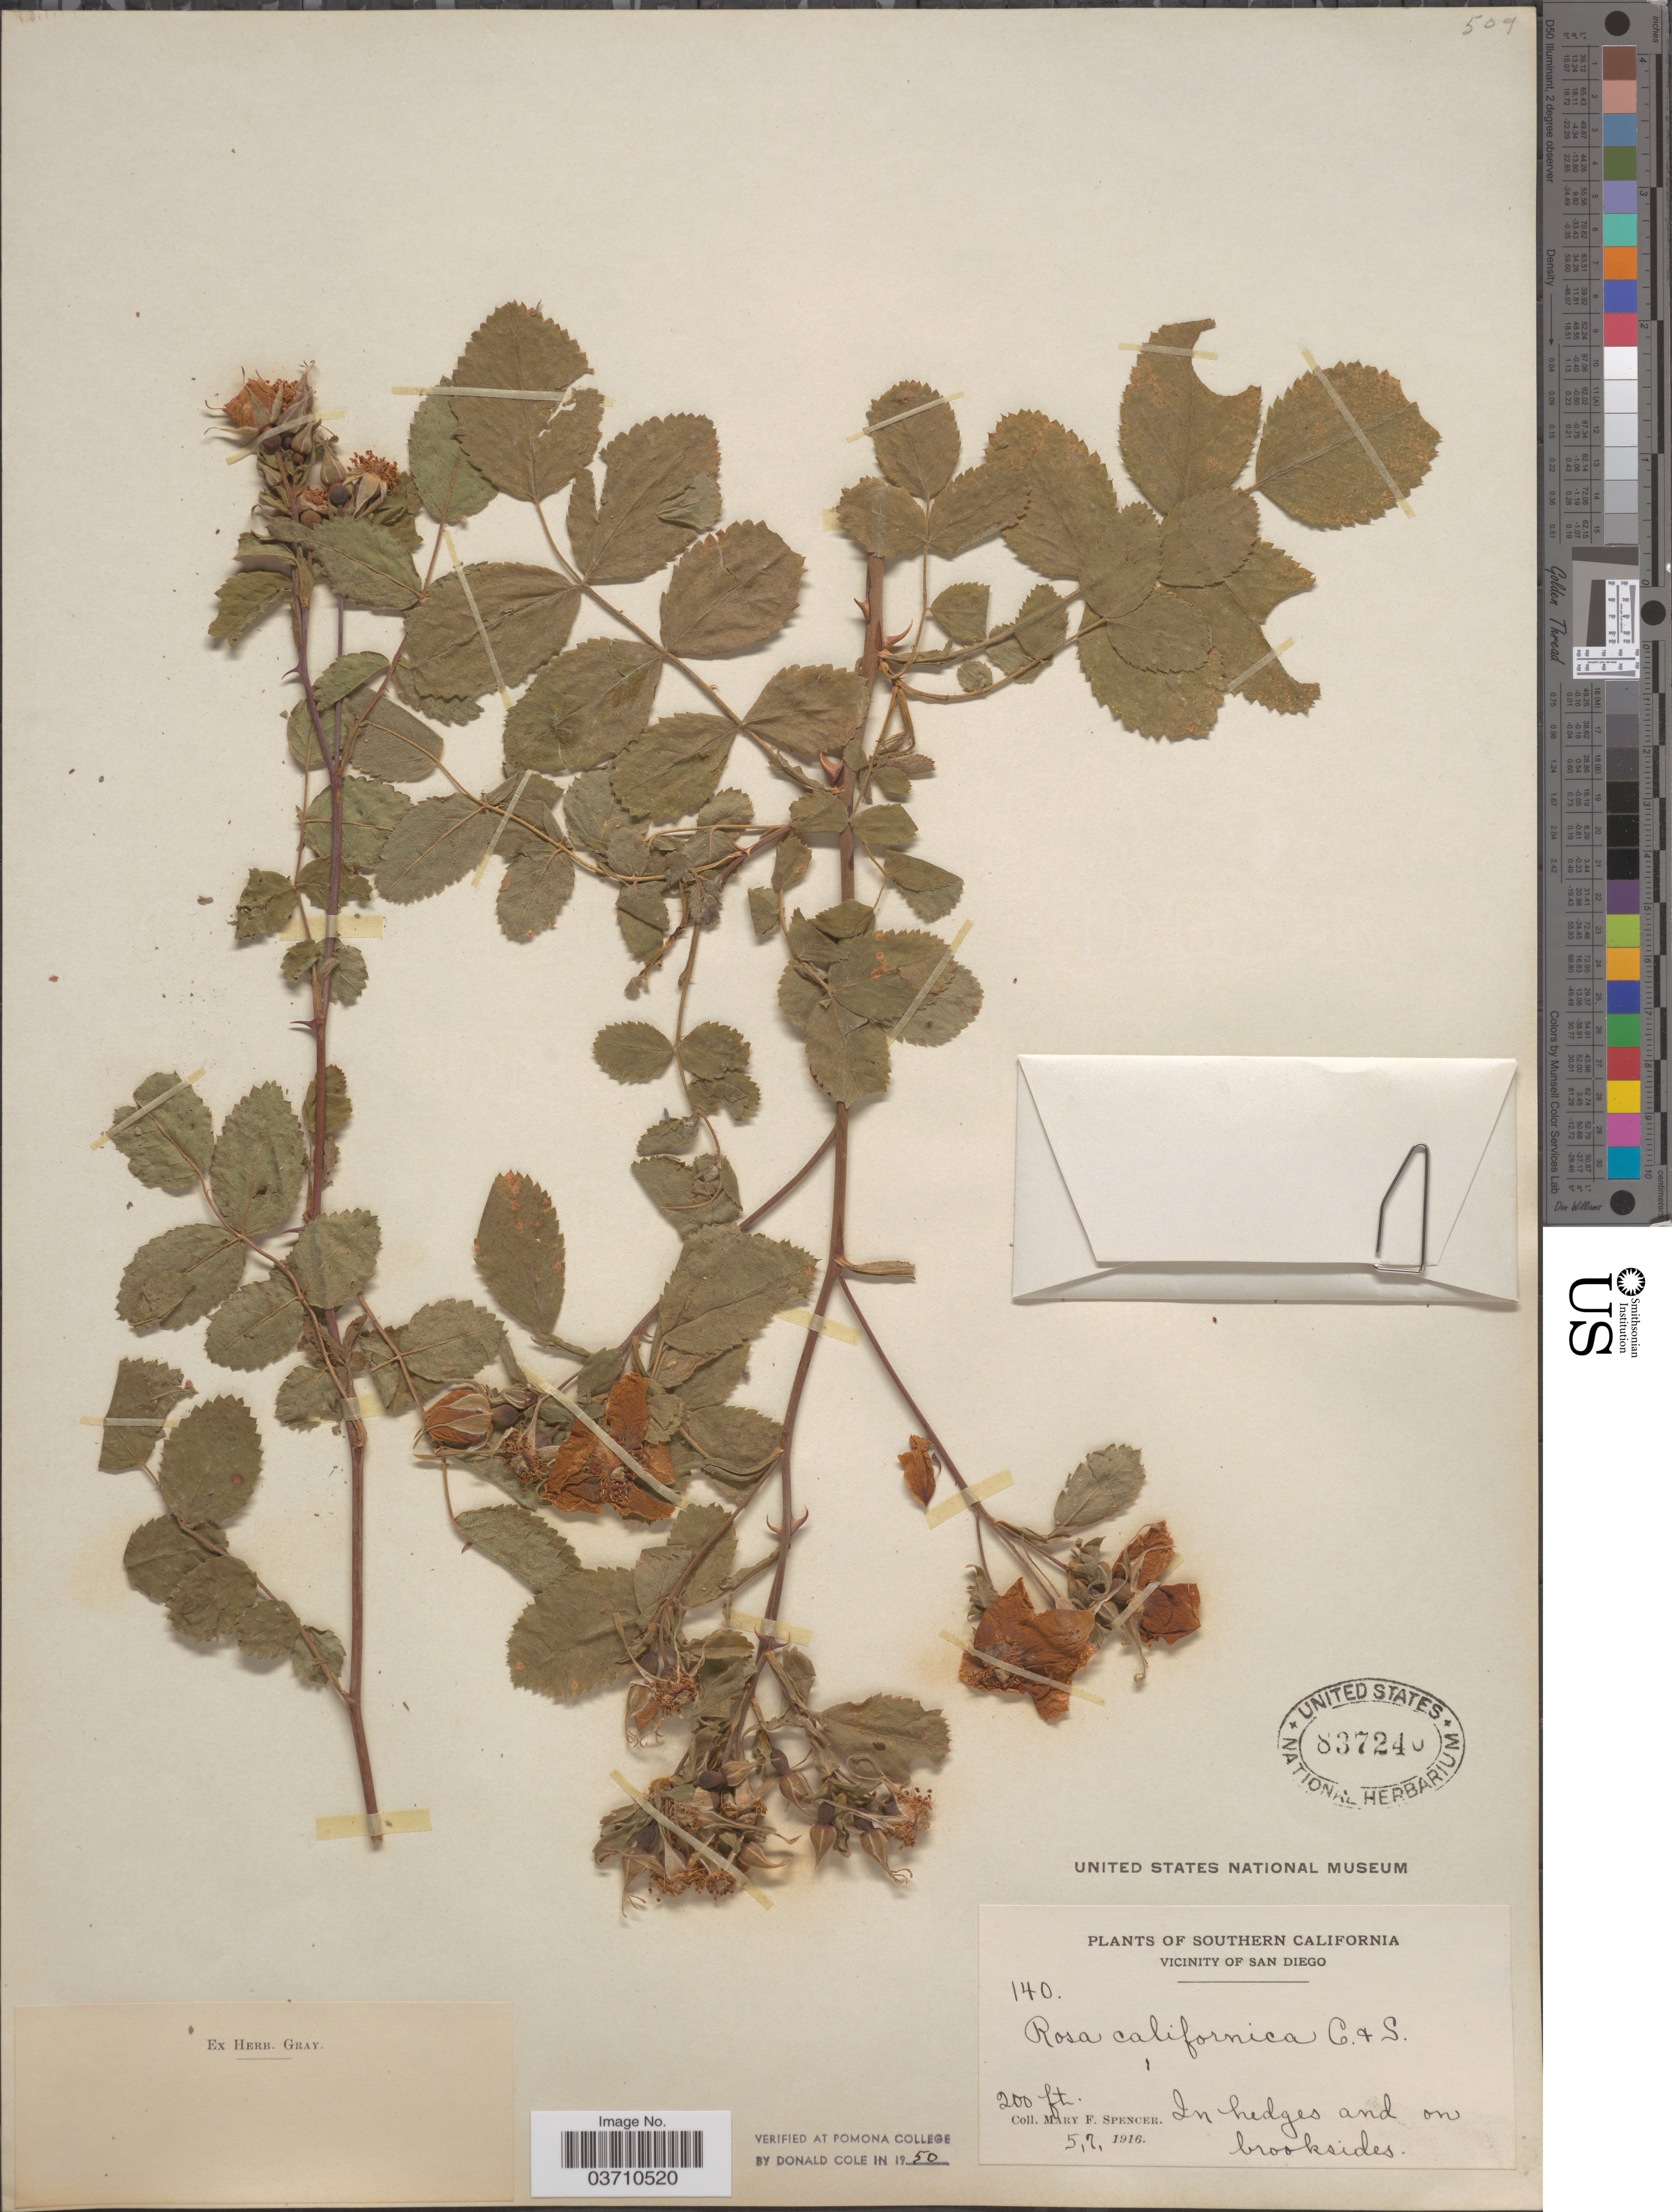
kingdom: Plantae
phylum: Tracheophyta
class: Magnoliopsida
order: Rosales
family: Rosaceae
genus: Rosa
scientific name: Rosa californica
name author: Cham. & Schltdl.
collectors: M. Spencer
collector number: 140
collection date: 1916-07-05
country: United States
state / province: California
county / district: San Diego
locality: Southern California. Vicinity of San Diego. In hedges and on brooksides.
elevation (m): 61